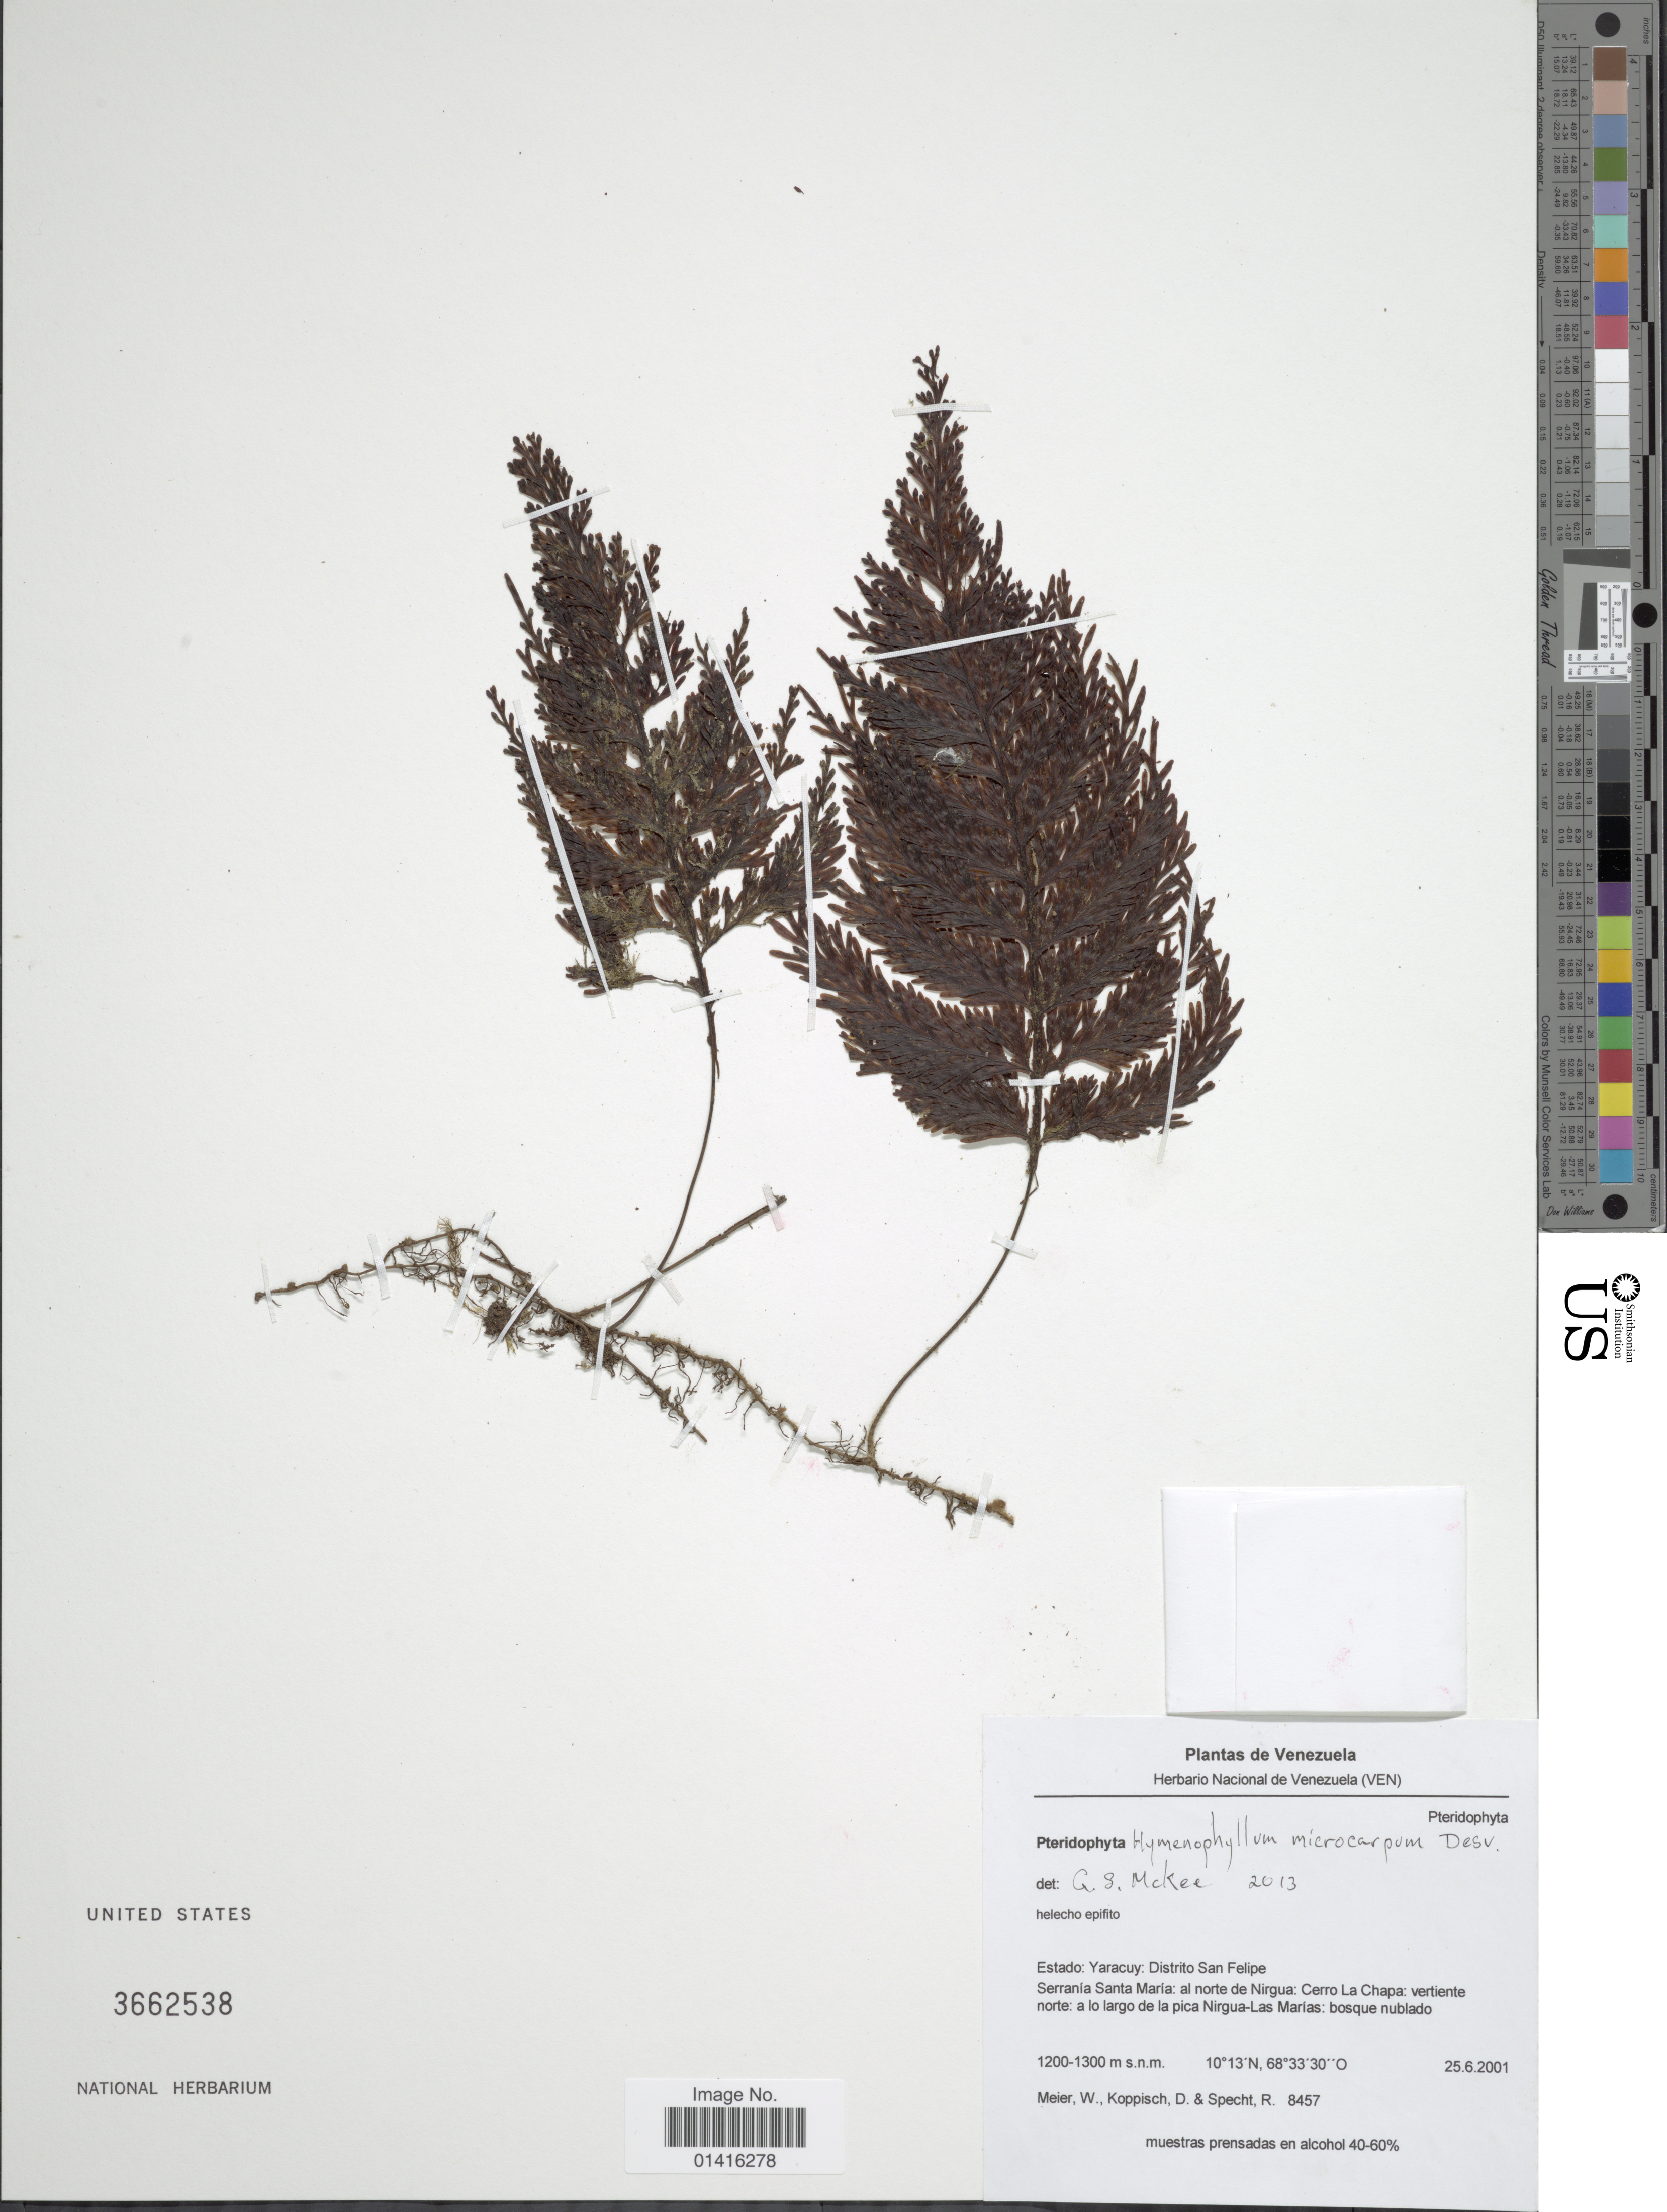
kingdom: Plantae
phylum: Tracheophyta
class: Polypodiopsida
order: Hymenophyllales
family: Hymenophyllaceae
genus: Hymenophyllum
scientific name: Hymenophyllum microcarpum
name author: (Desv.) Lellinger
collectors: W. Meier, D. Koppisch & R. Specht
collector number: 8457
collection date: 2001-06-25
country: Venezuela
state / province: Yaracuy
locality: Distrito San Felipe, Serrania Santa Maria: al norte de Nirgua: Cerro La Chapa: vertiente norte: a lo largo de la pica Nirgua-Las Marías.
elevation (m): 1200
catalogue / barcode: US 3662538